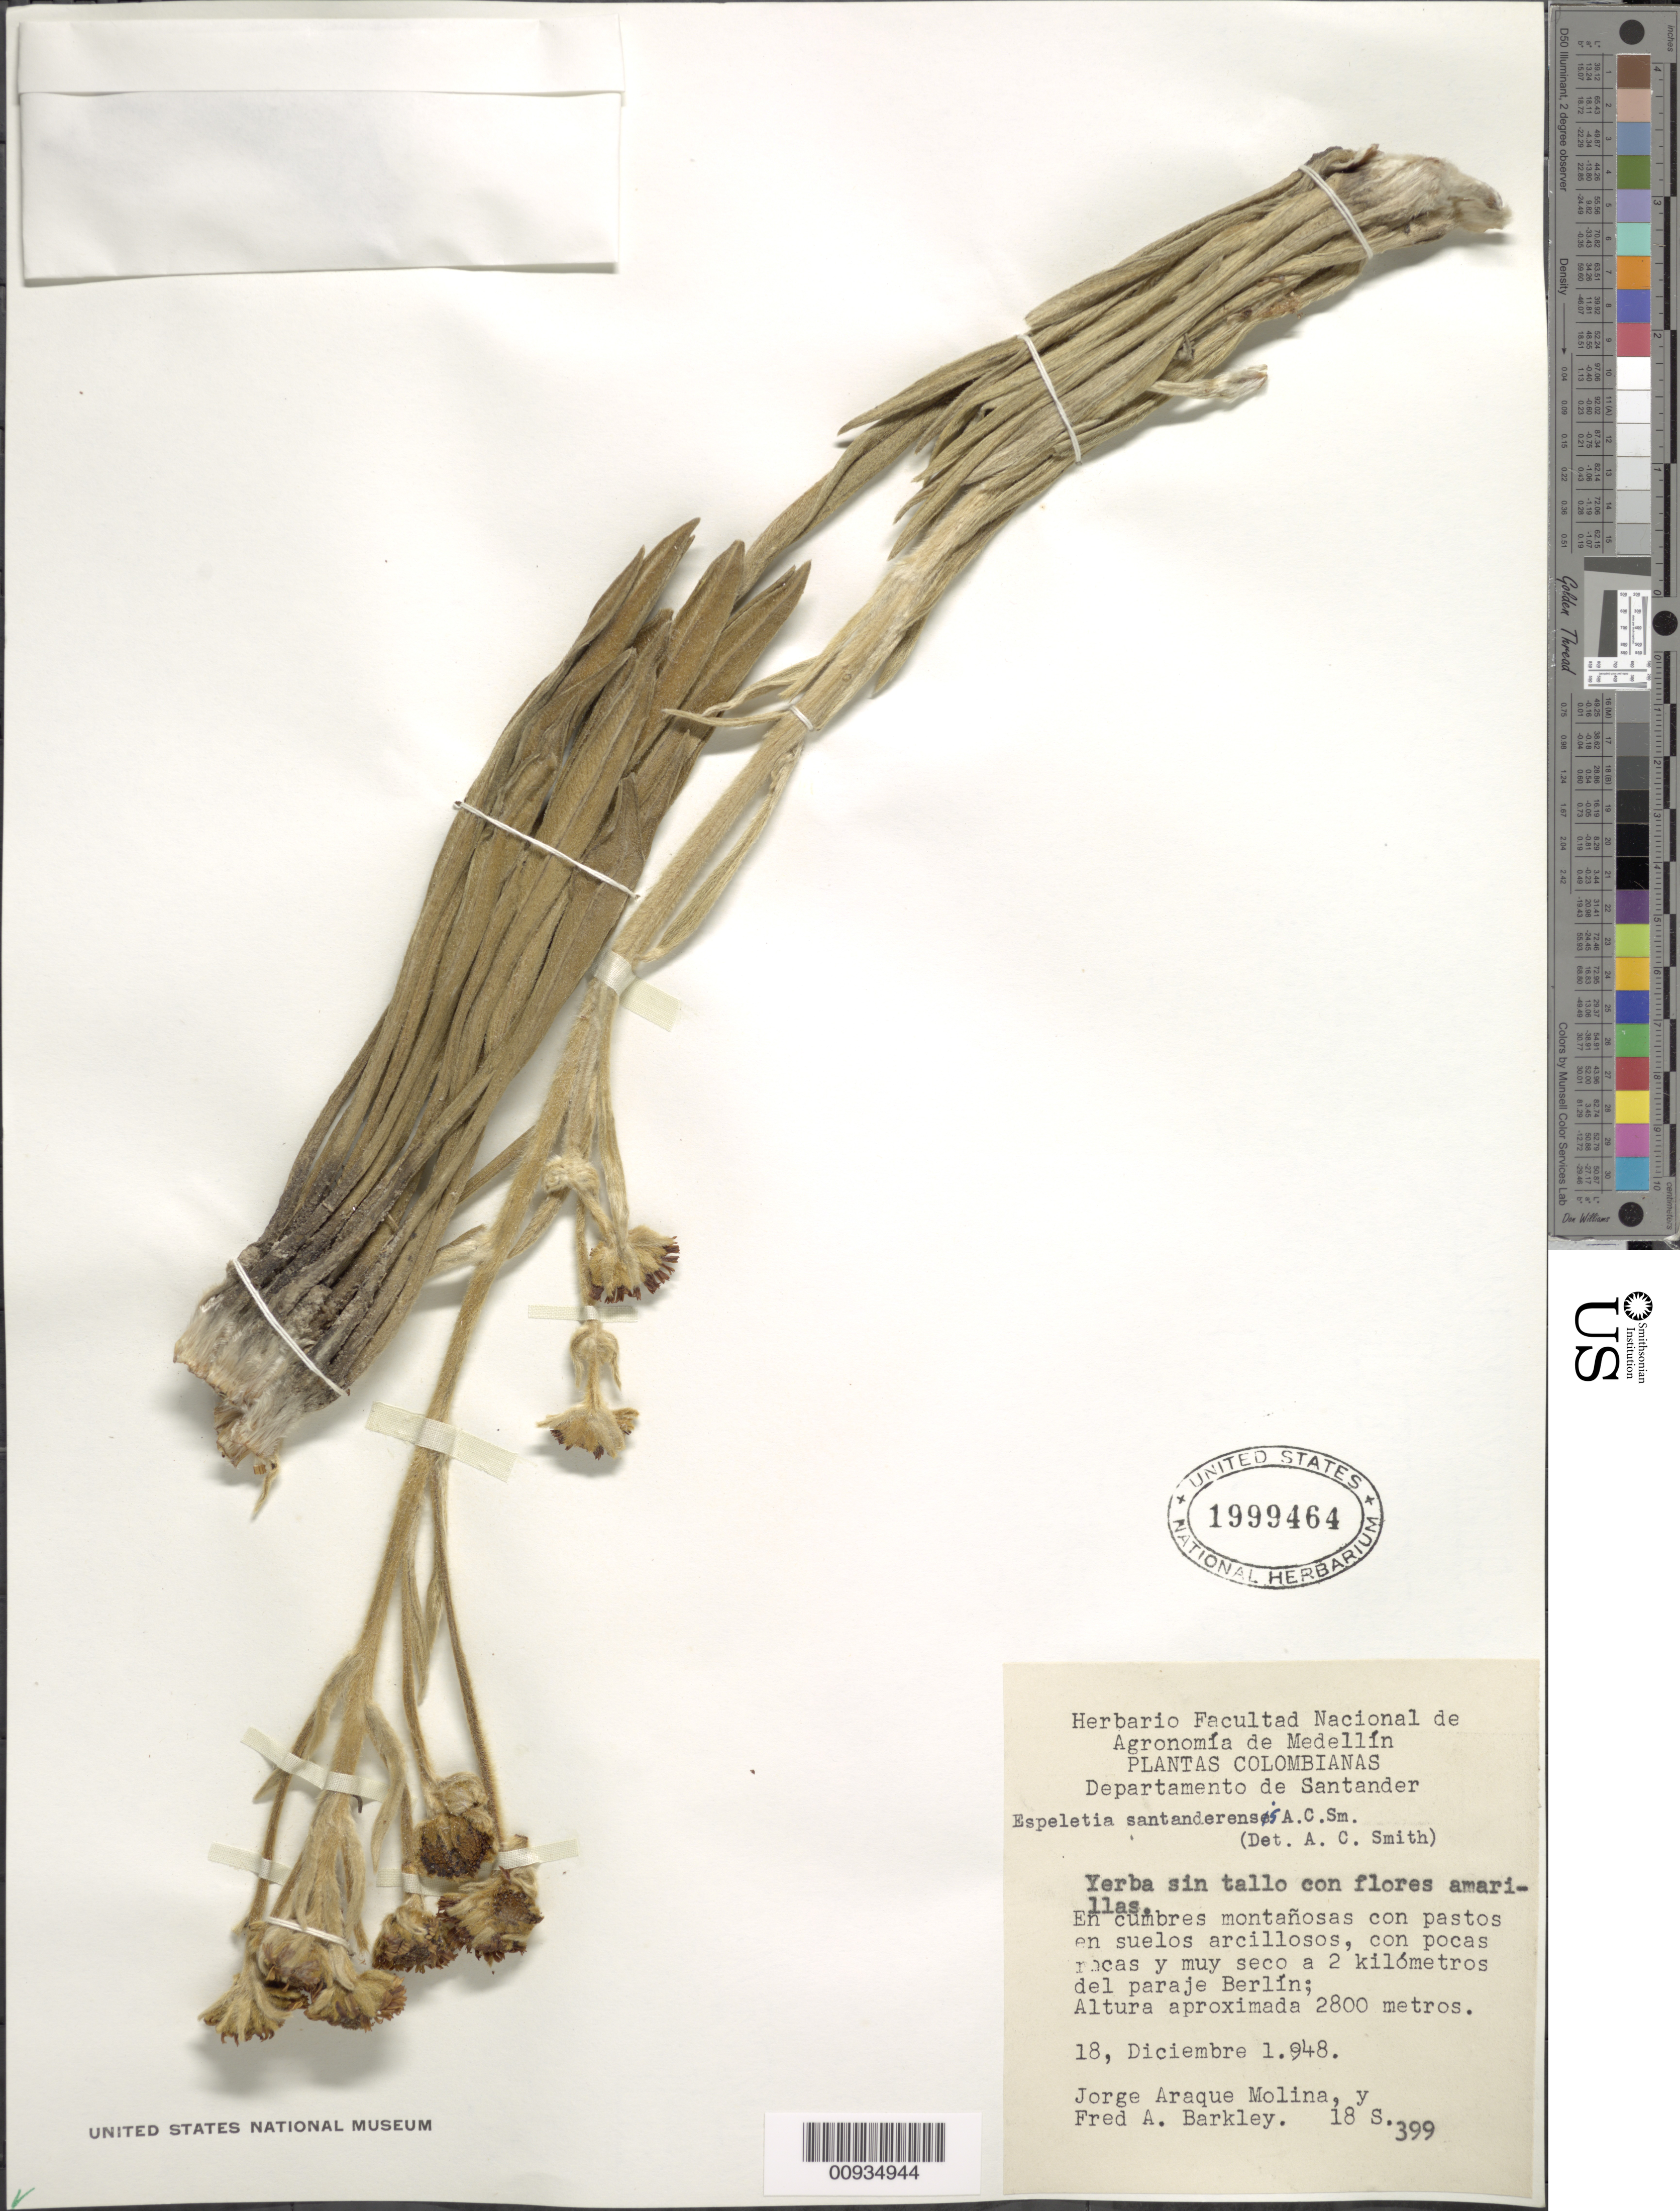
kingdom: Plantae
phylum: Tracheophyta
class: Magnoliopsida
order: Asterales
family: Asteraceae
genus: Espeletiopsis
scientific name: Espeletiopsis santanderensis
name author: (A.C. Sm.) Cuatrec.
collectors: J. A. Molina & F. A. Barkley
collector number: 18S399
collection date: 1948-12-18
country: Colombia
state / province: Santander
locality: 2 kilometros del paraje Berlin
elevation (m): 2800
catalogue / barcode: US 1999464